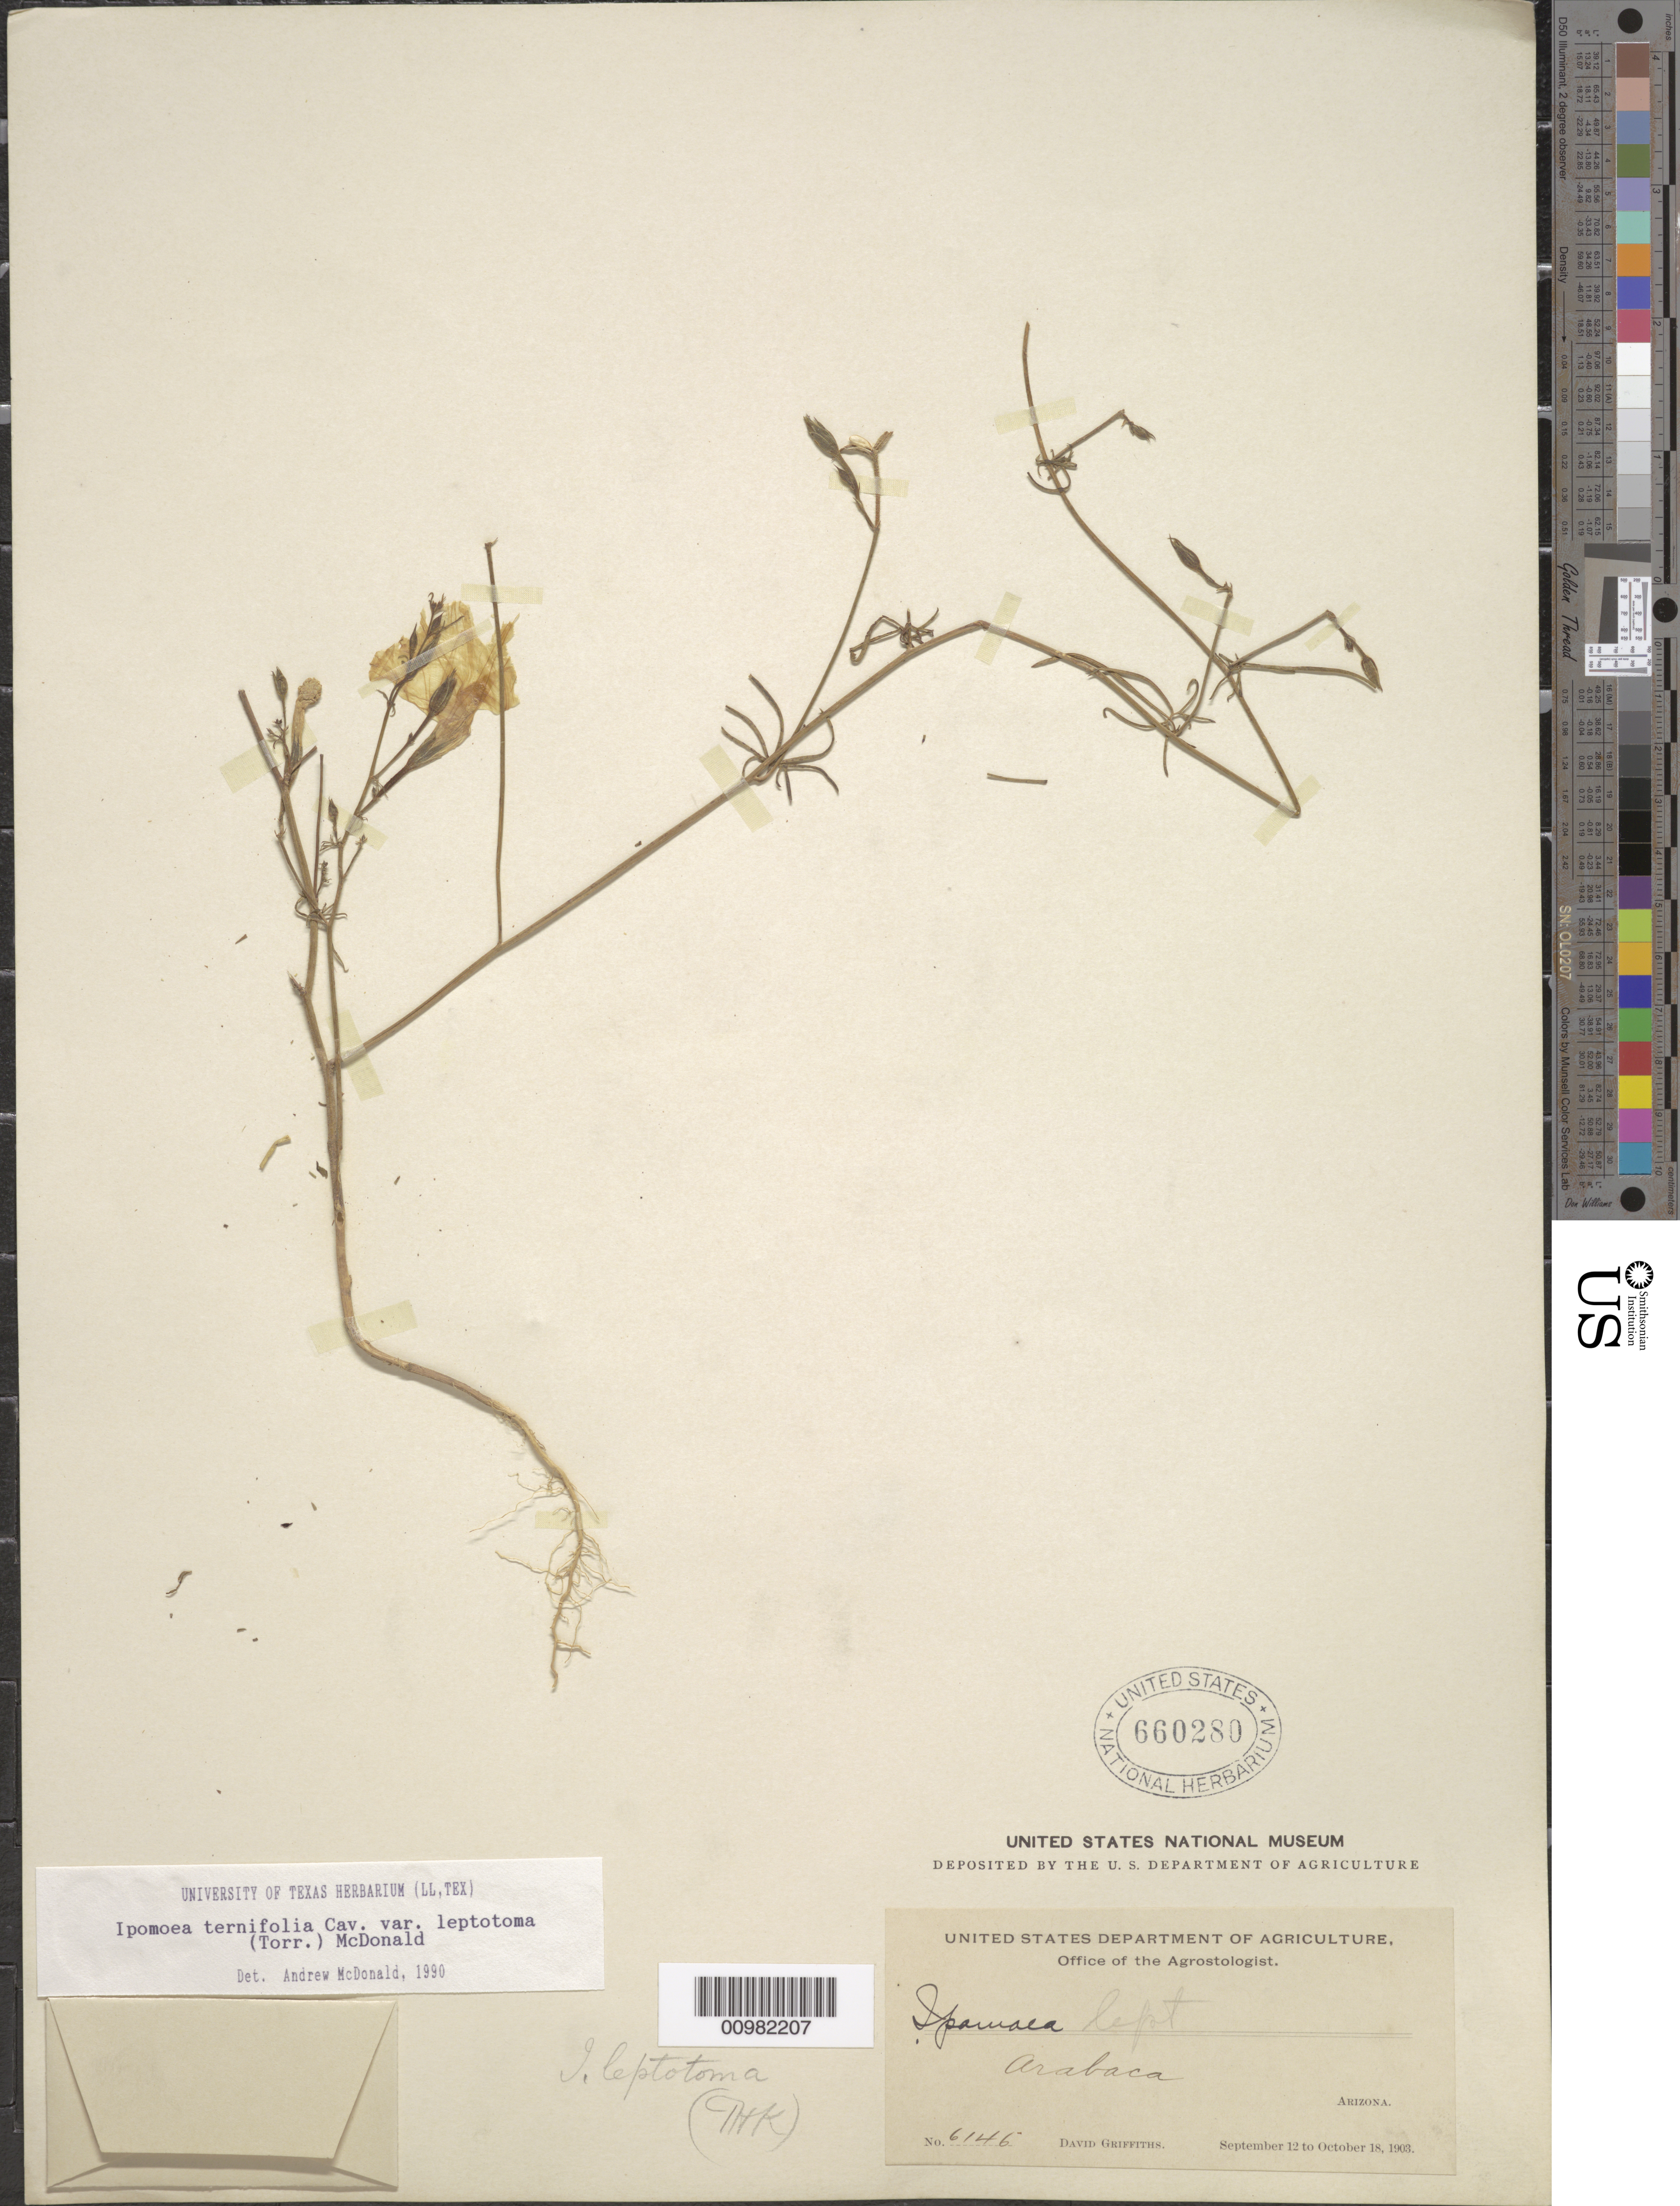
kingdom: Plantae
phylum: Tracheophyta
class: Magnoliopsida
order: Solanales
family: Convolvulaceae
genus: Ipomoea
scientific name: Ipomoea ternifolia var. leptotoma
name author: (Torr.) J.A. McDonald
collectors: D. Griffiths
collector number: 6146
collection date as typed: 12 Sep 1903 to 18 Oct 1903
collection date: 1903-09-12/1903-10-18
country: United States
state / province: Arizona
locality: Arabaca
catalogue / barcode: US 660280